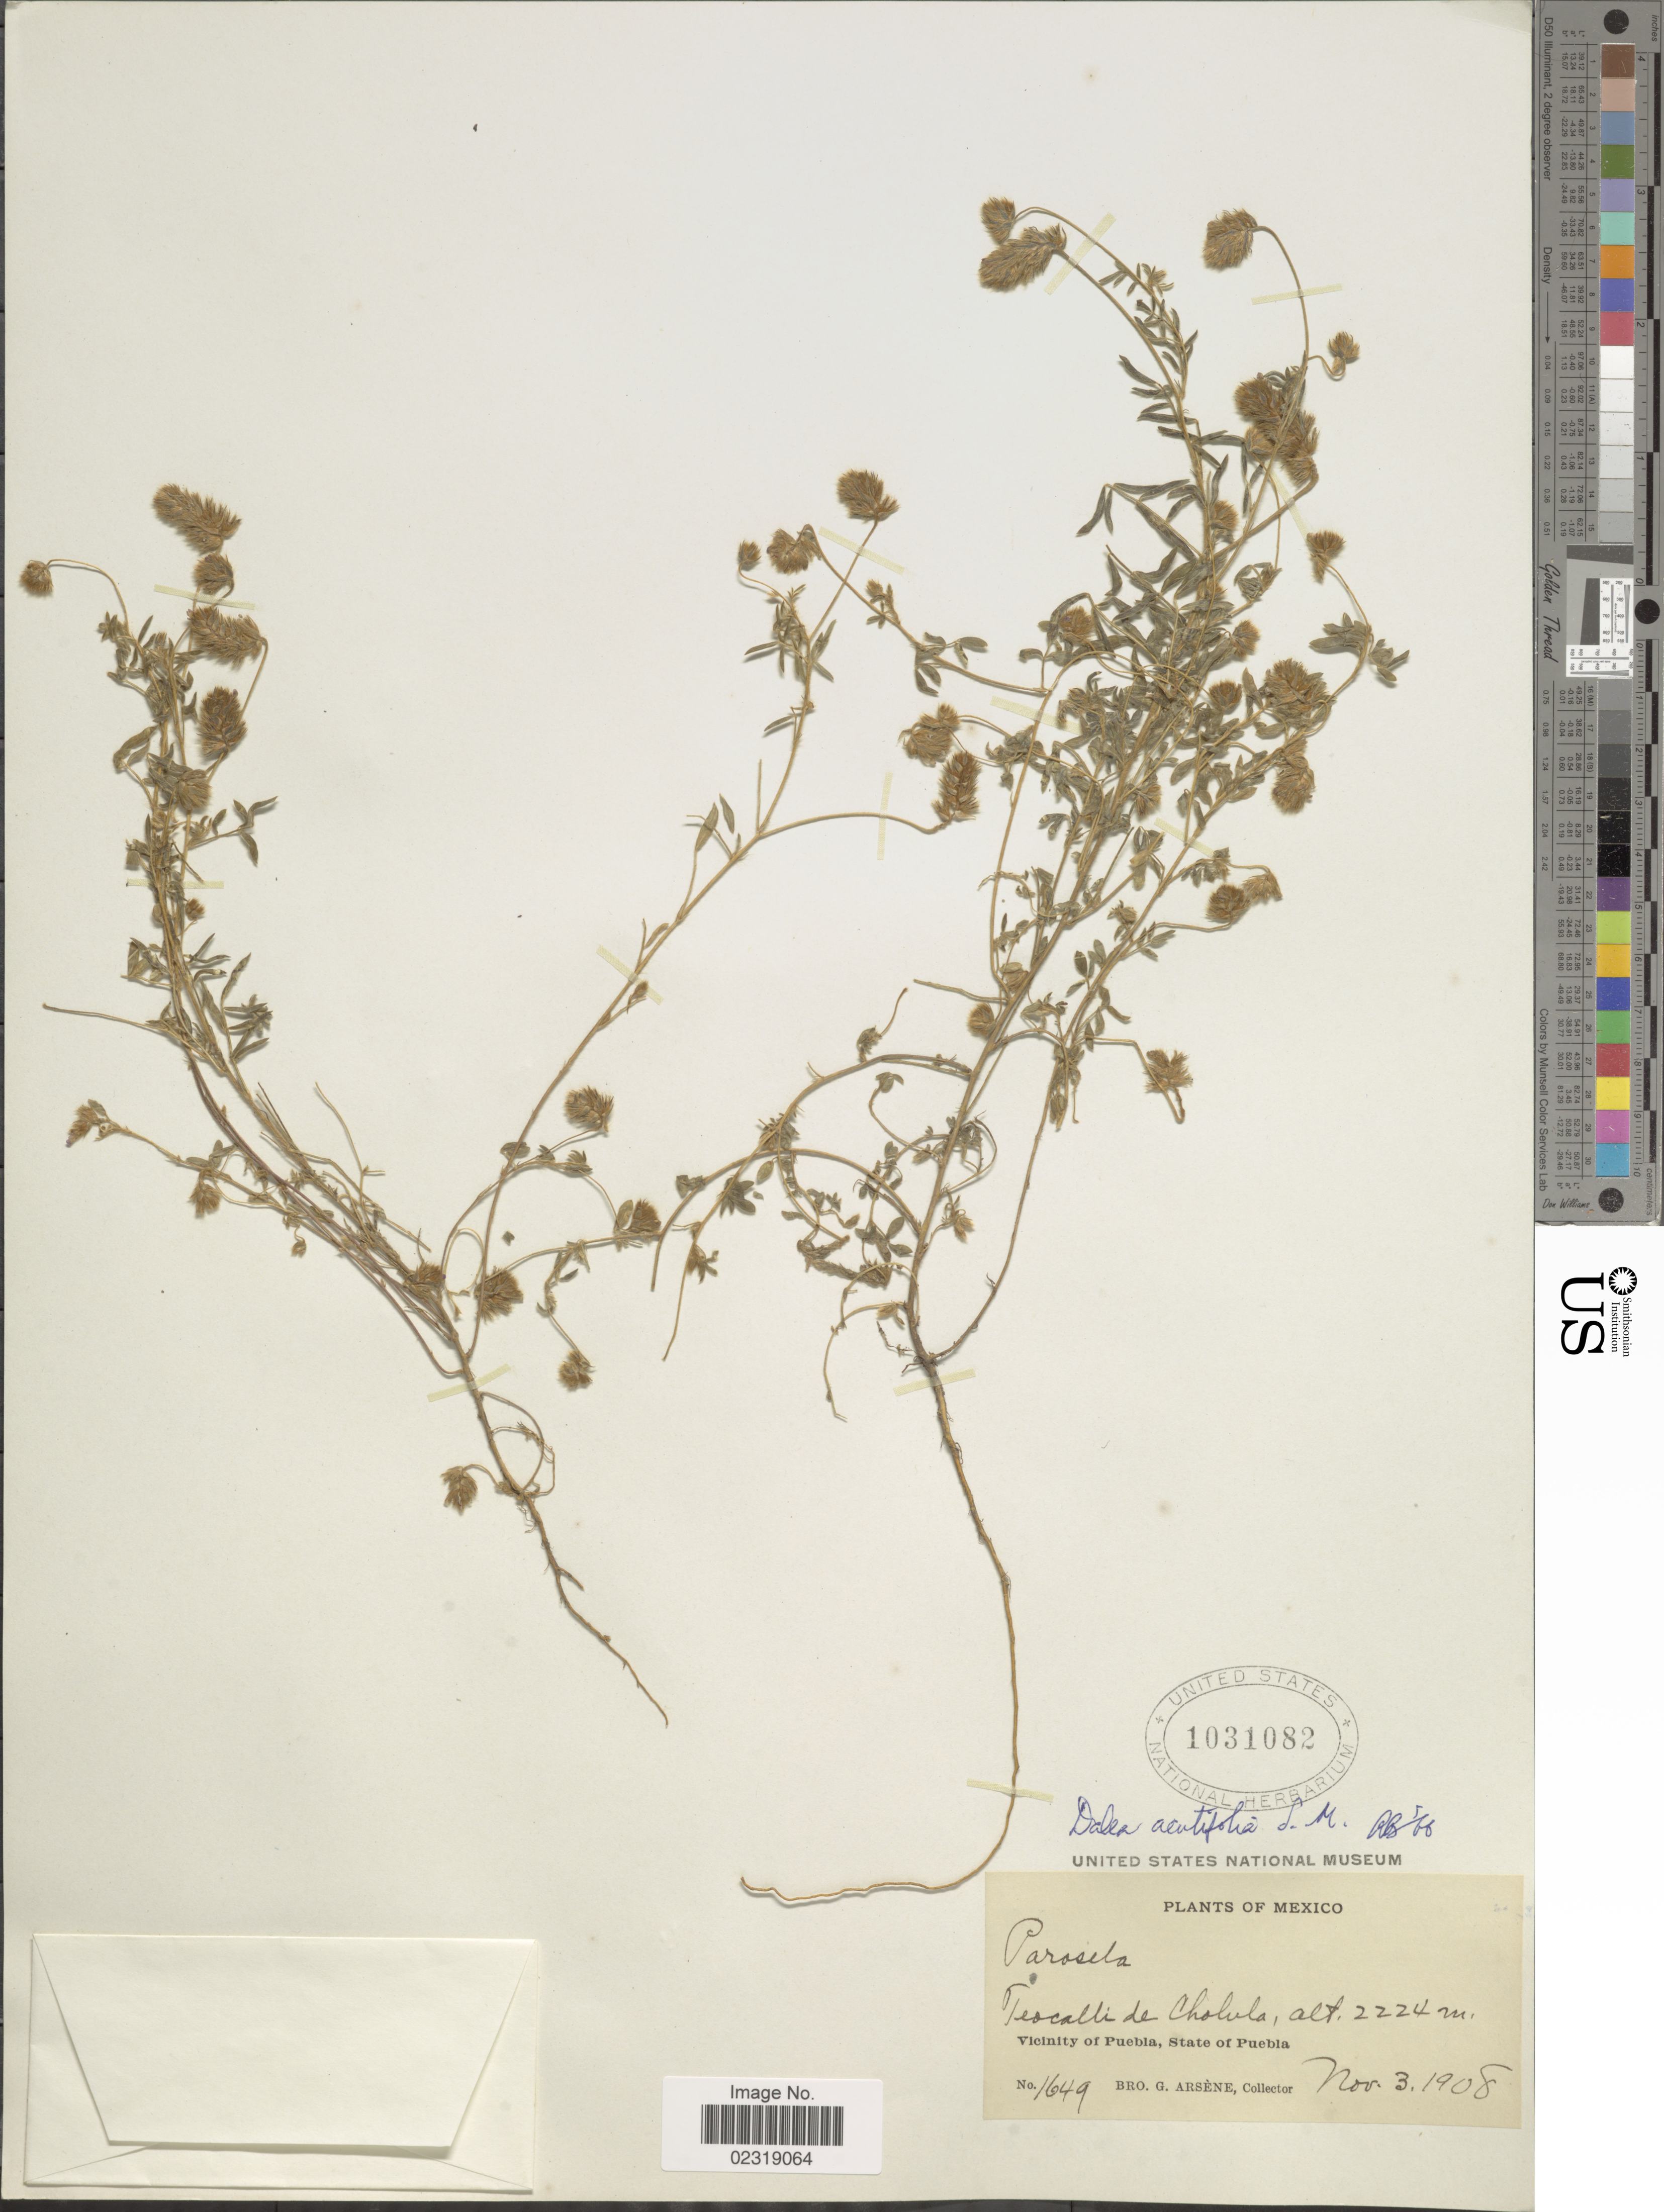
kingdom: Plantae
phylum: Tracheophyta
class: Magnoliopsida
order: Fabales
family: Fabaceae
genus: Dalea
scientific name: Dalea cliffortiana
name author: Willd.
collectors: Bro. G. Arsène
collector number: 1649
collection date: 1908-11-03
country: Mexico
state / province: Puebla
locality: Mexico, Teocalli de Cholula, Vicinity of Puebla, State of Puebla.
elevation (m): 2224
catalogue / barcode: US 1031082